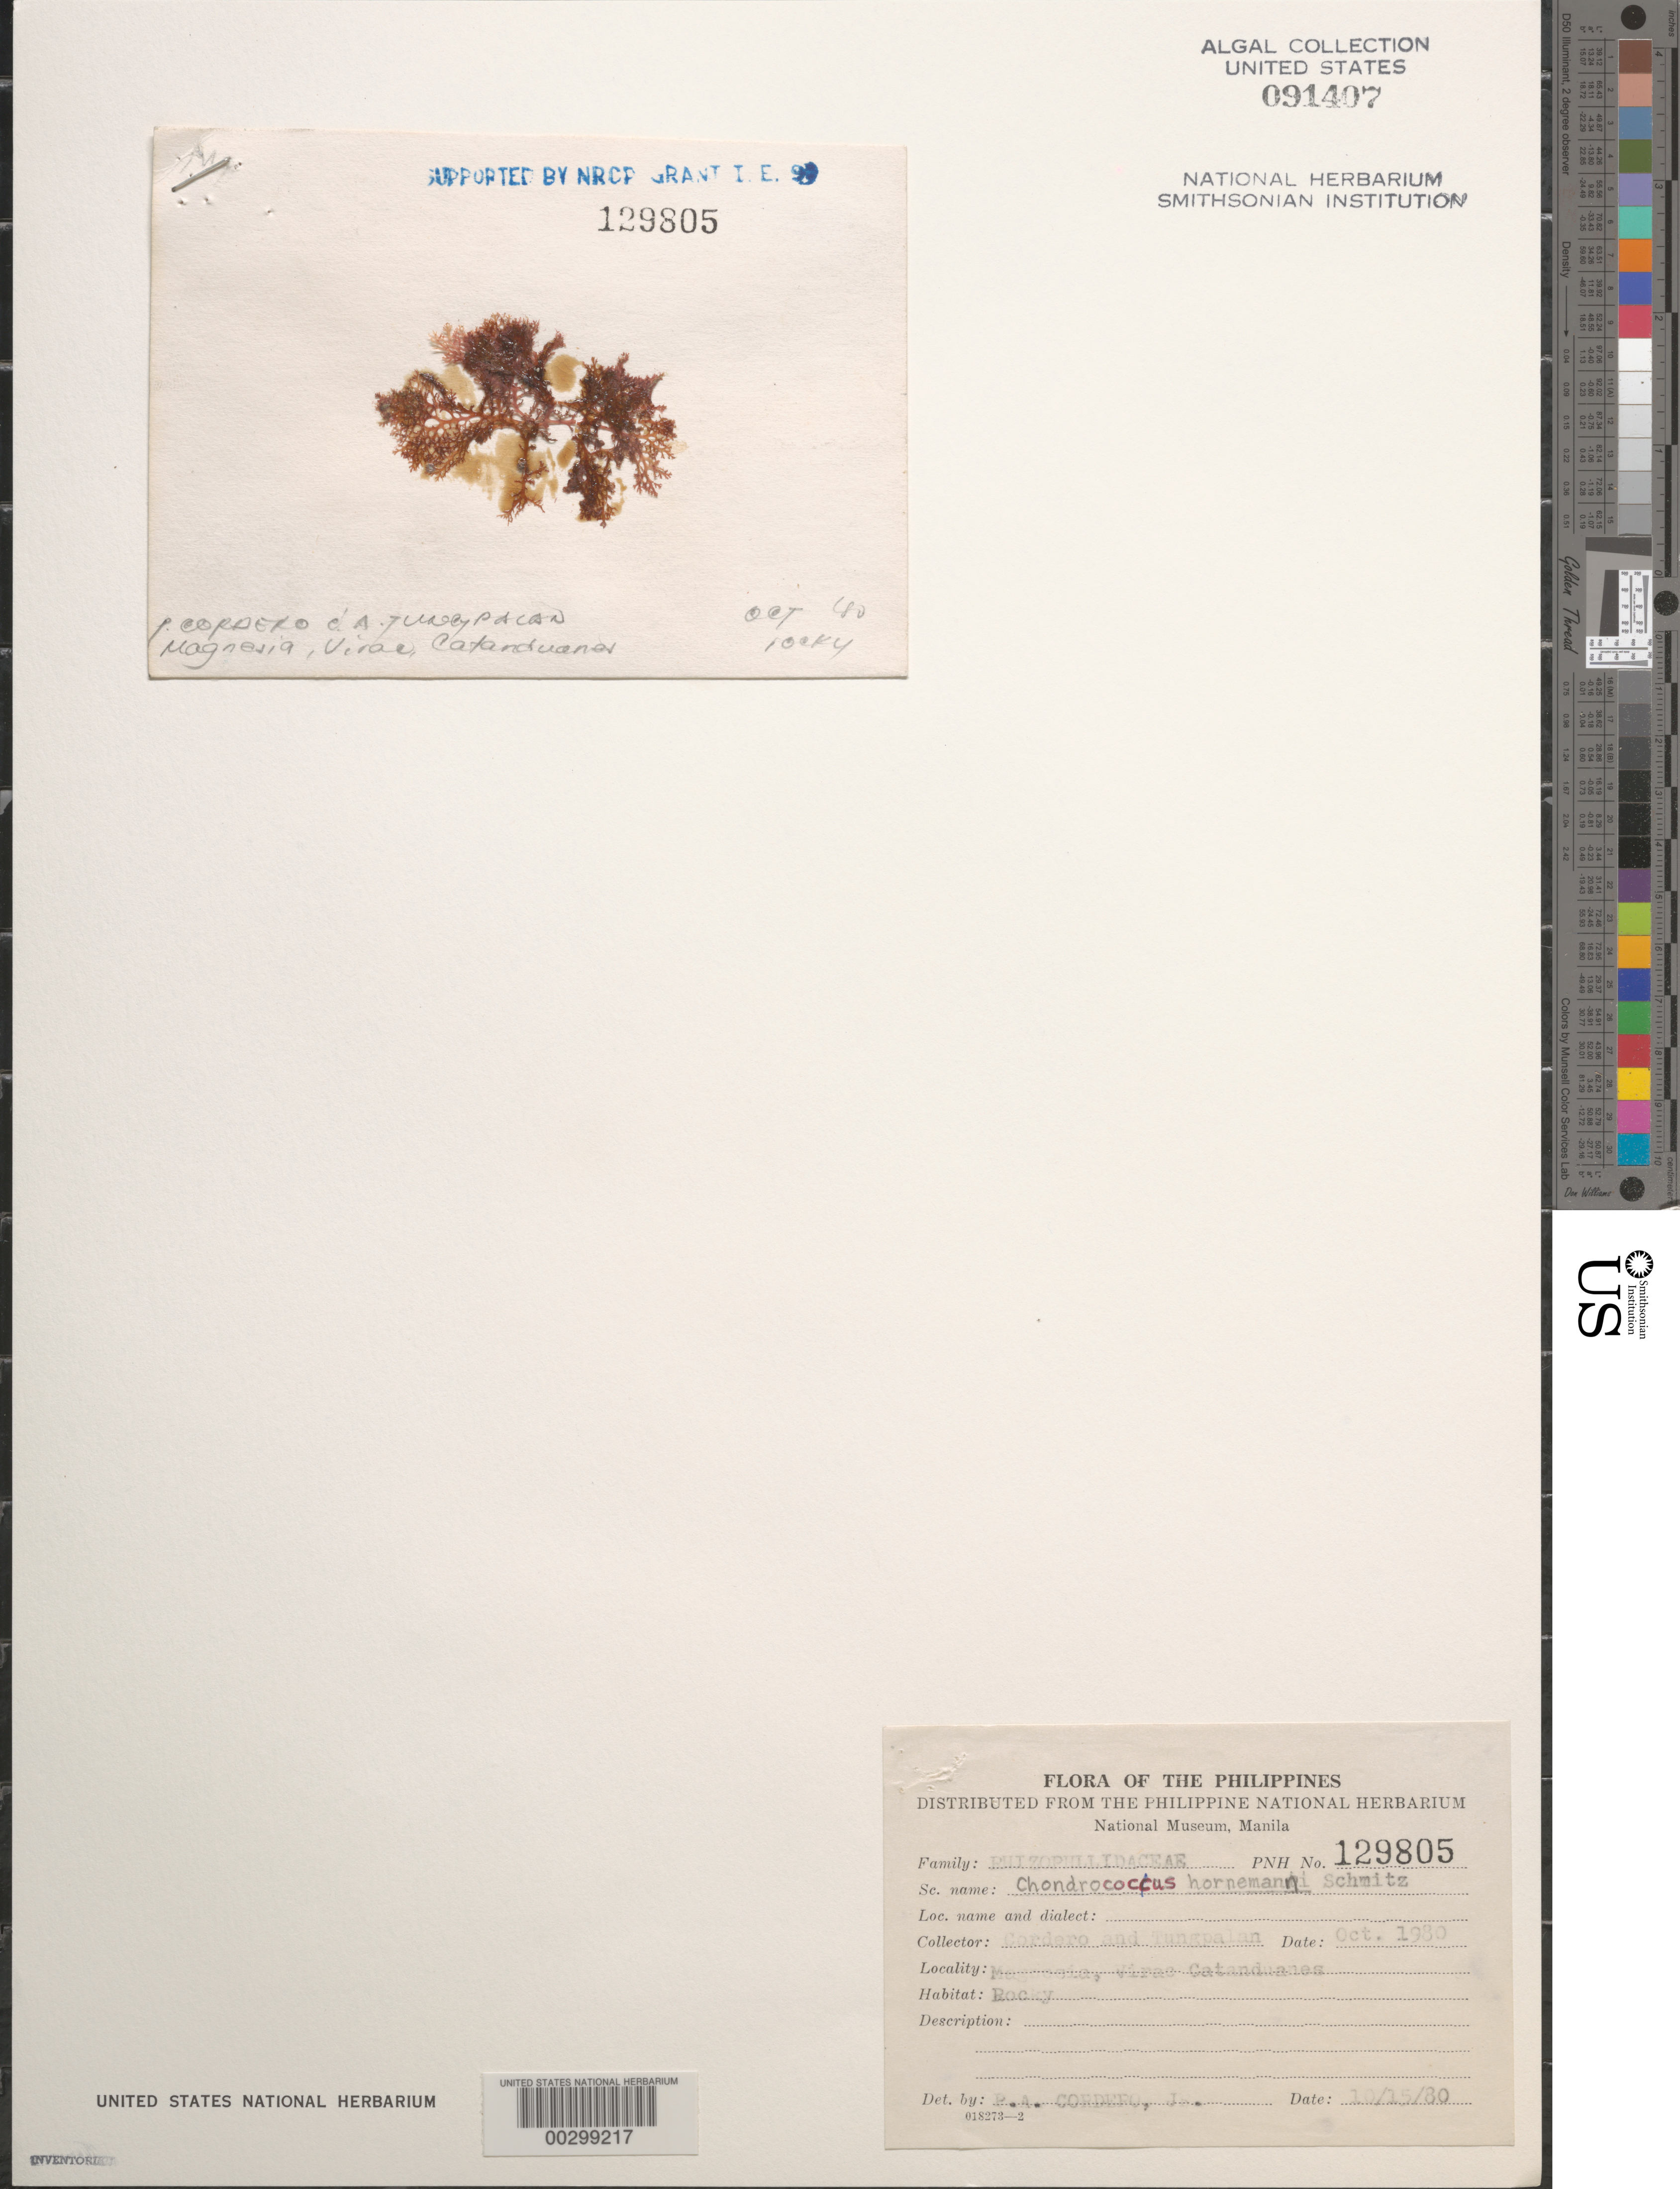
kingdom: Plantae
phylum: Rhodophyta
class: Florideophyceae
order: Gigartinales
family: Rhizophyllidaceae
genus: Portieria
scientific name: Portieria hornemannii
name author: (Lyngbye) P.C. Silva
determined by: Algae name updating Project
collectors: P. A. Cordero & A. Tungpalan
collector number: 129805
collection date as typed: Oct 1980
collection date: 1980-10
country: Philippines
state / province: Bicol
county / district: Catanduanes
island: Catanduanes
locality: Magnesia, Virac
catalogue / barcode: US 91407